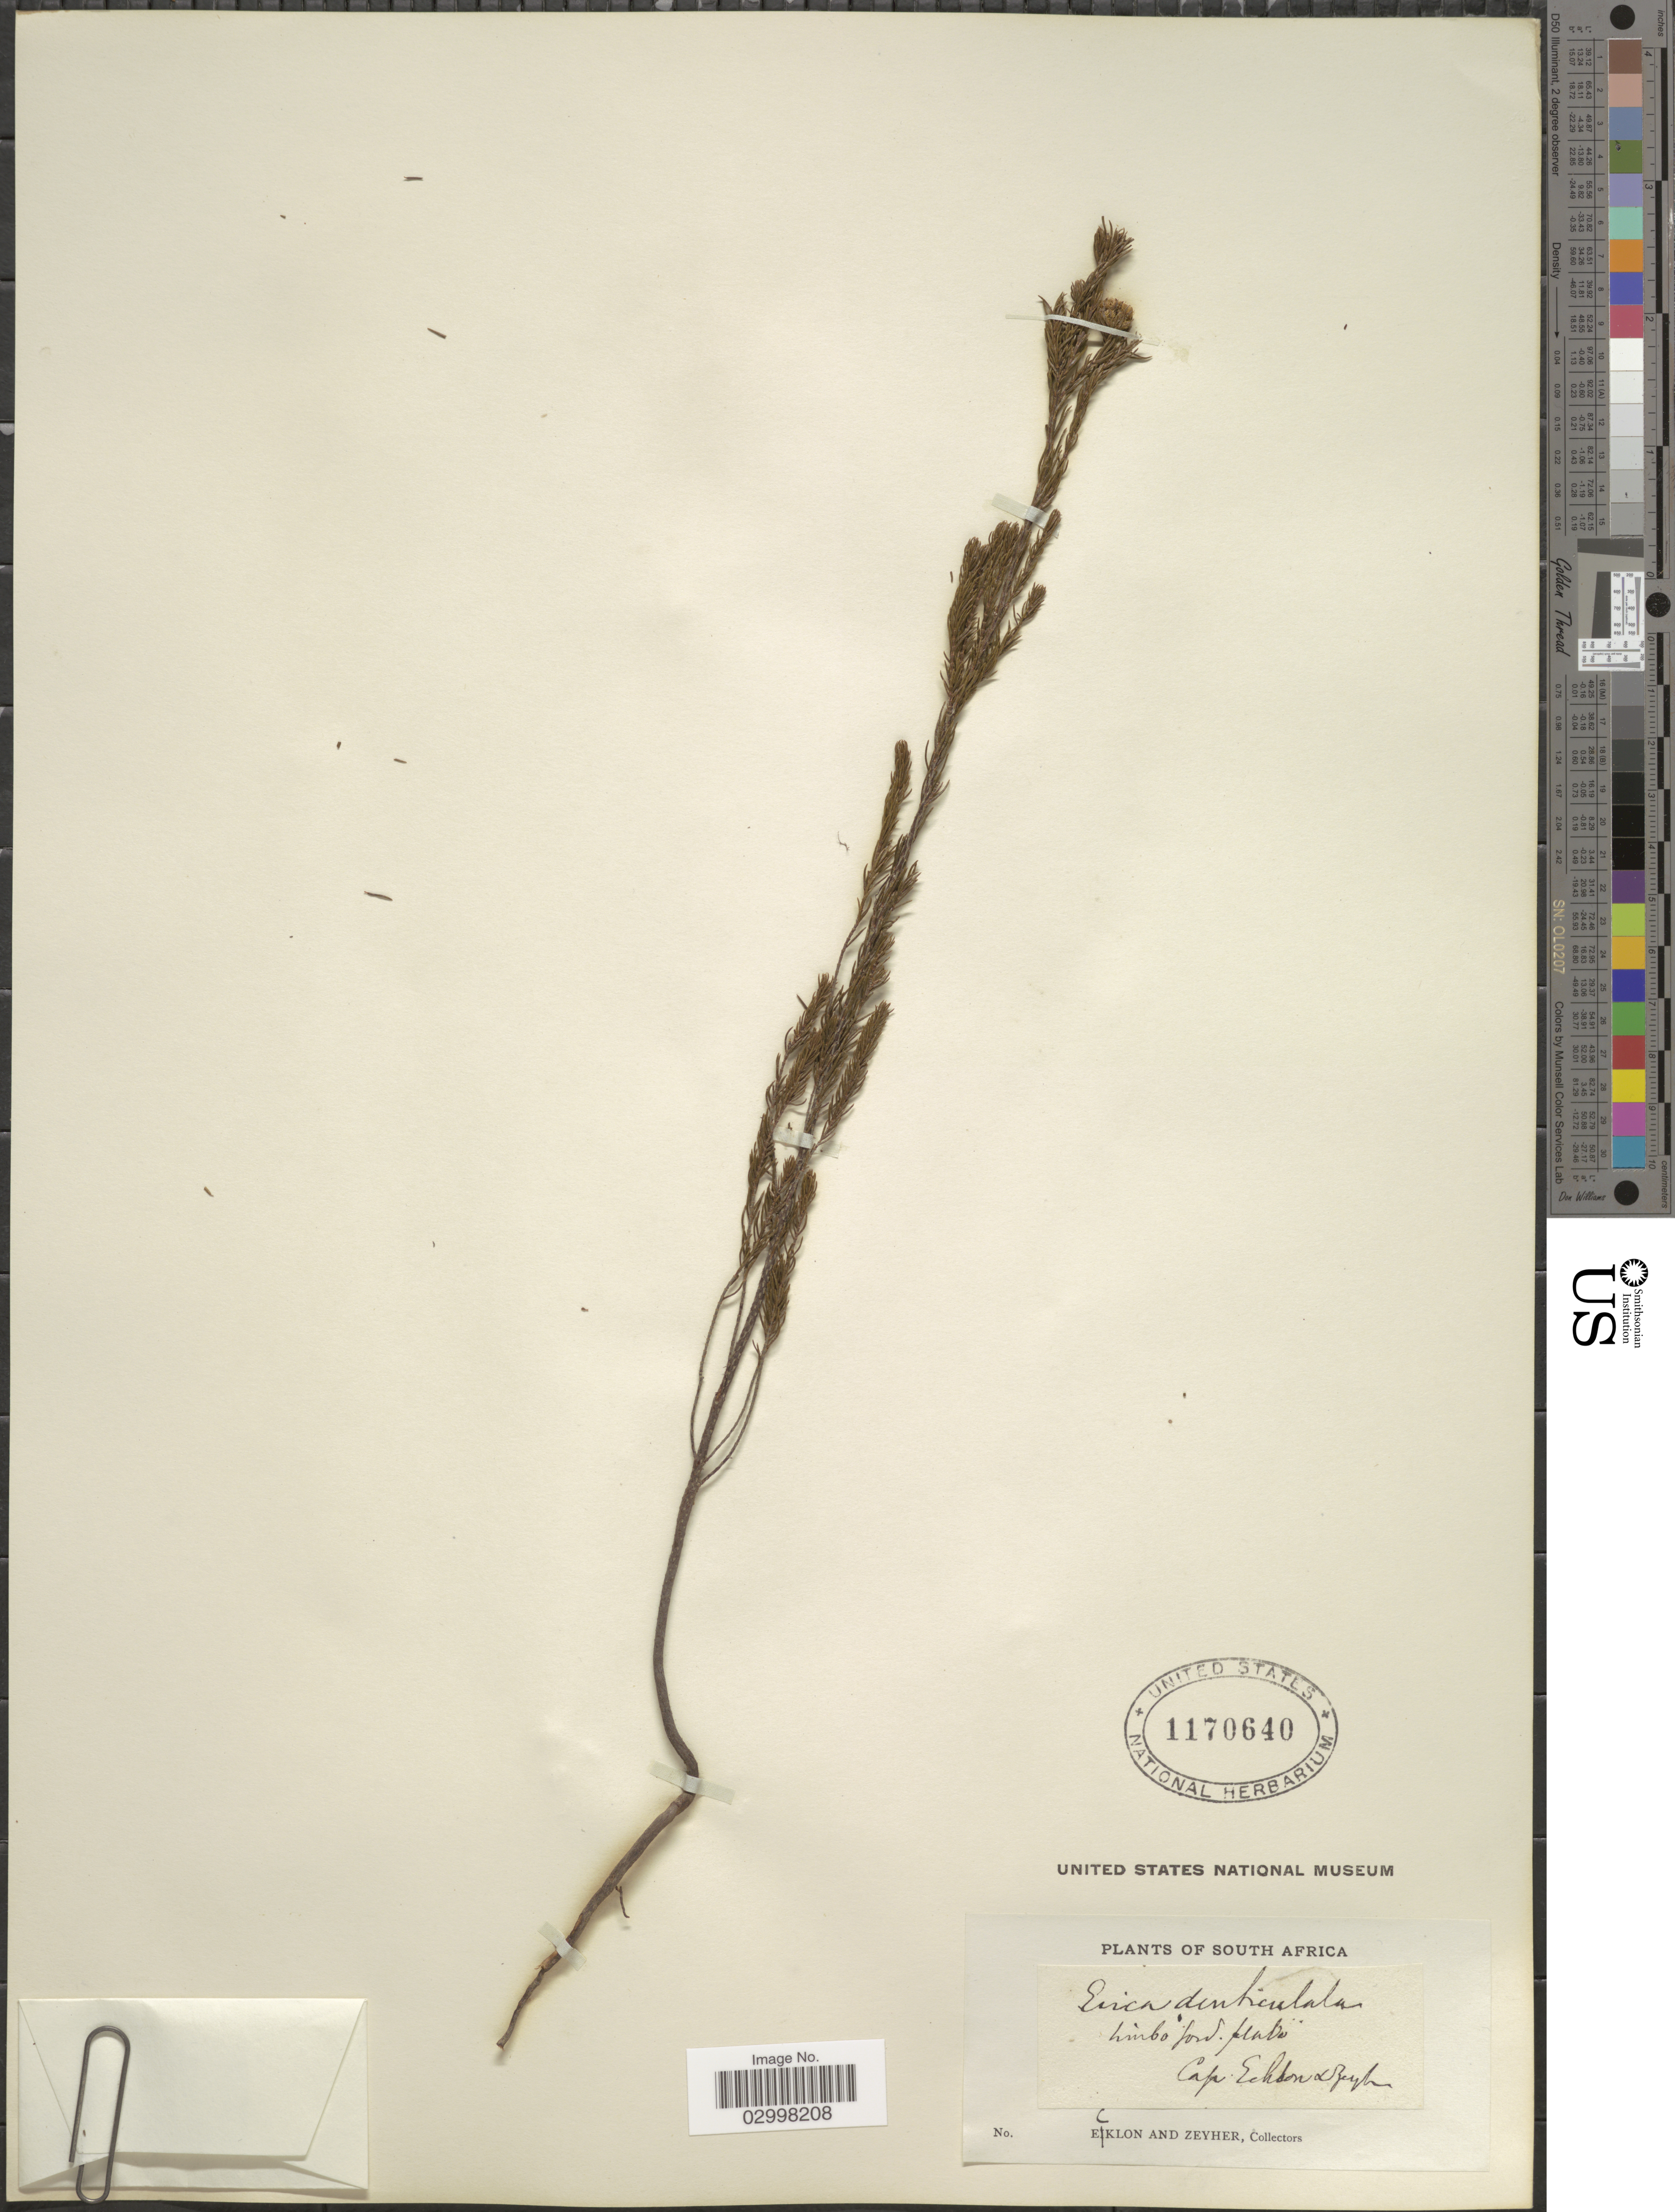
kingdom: Plantae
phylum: Tracheophyta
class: Magnoliopsida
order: Ericales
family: Ericaceae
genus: Erica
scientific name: Erica denticulata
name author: L.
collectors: -. Ecklon & -. Zeyher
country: South Africa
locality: Cap.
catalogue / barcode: US 1170640